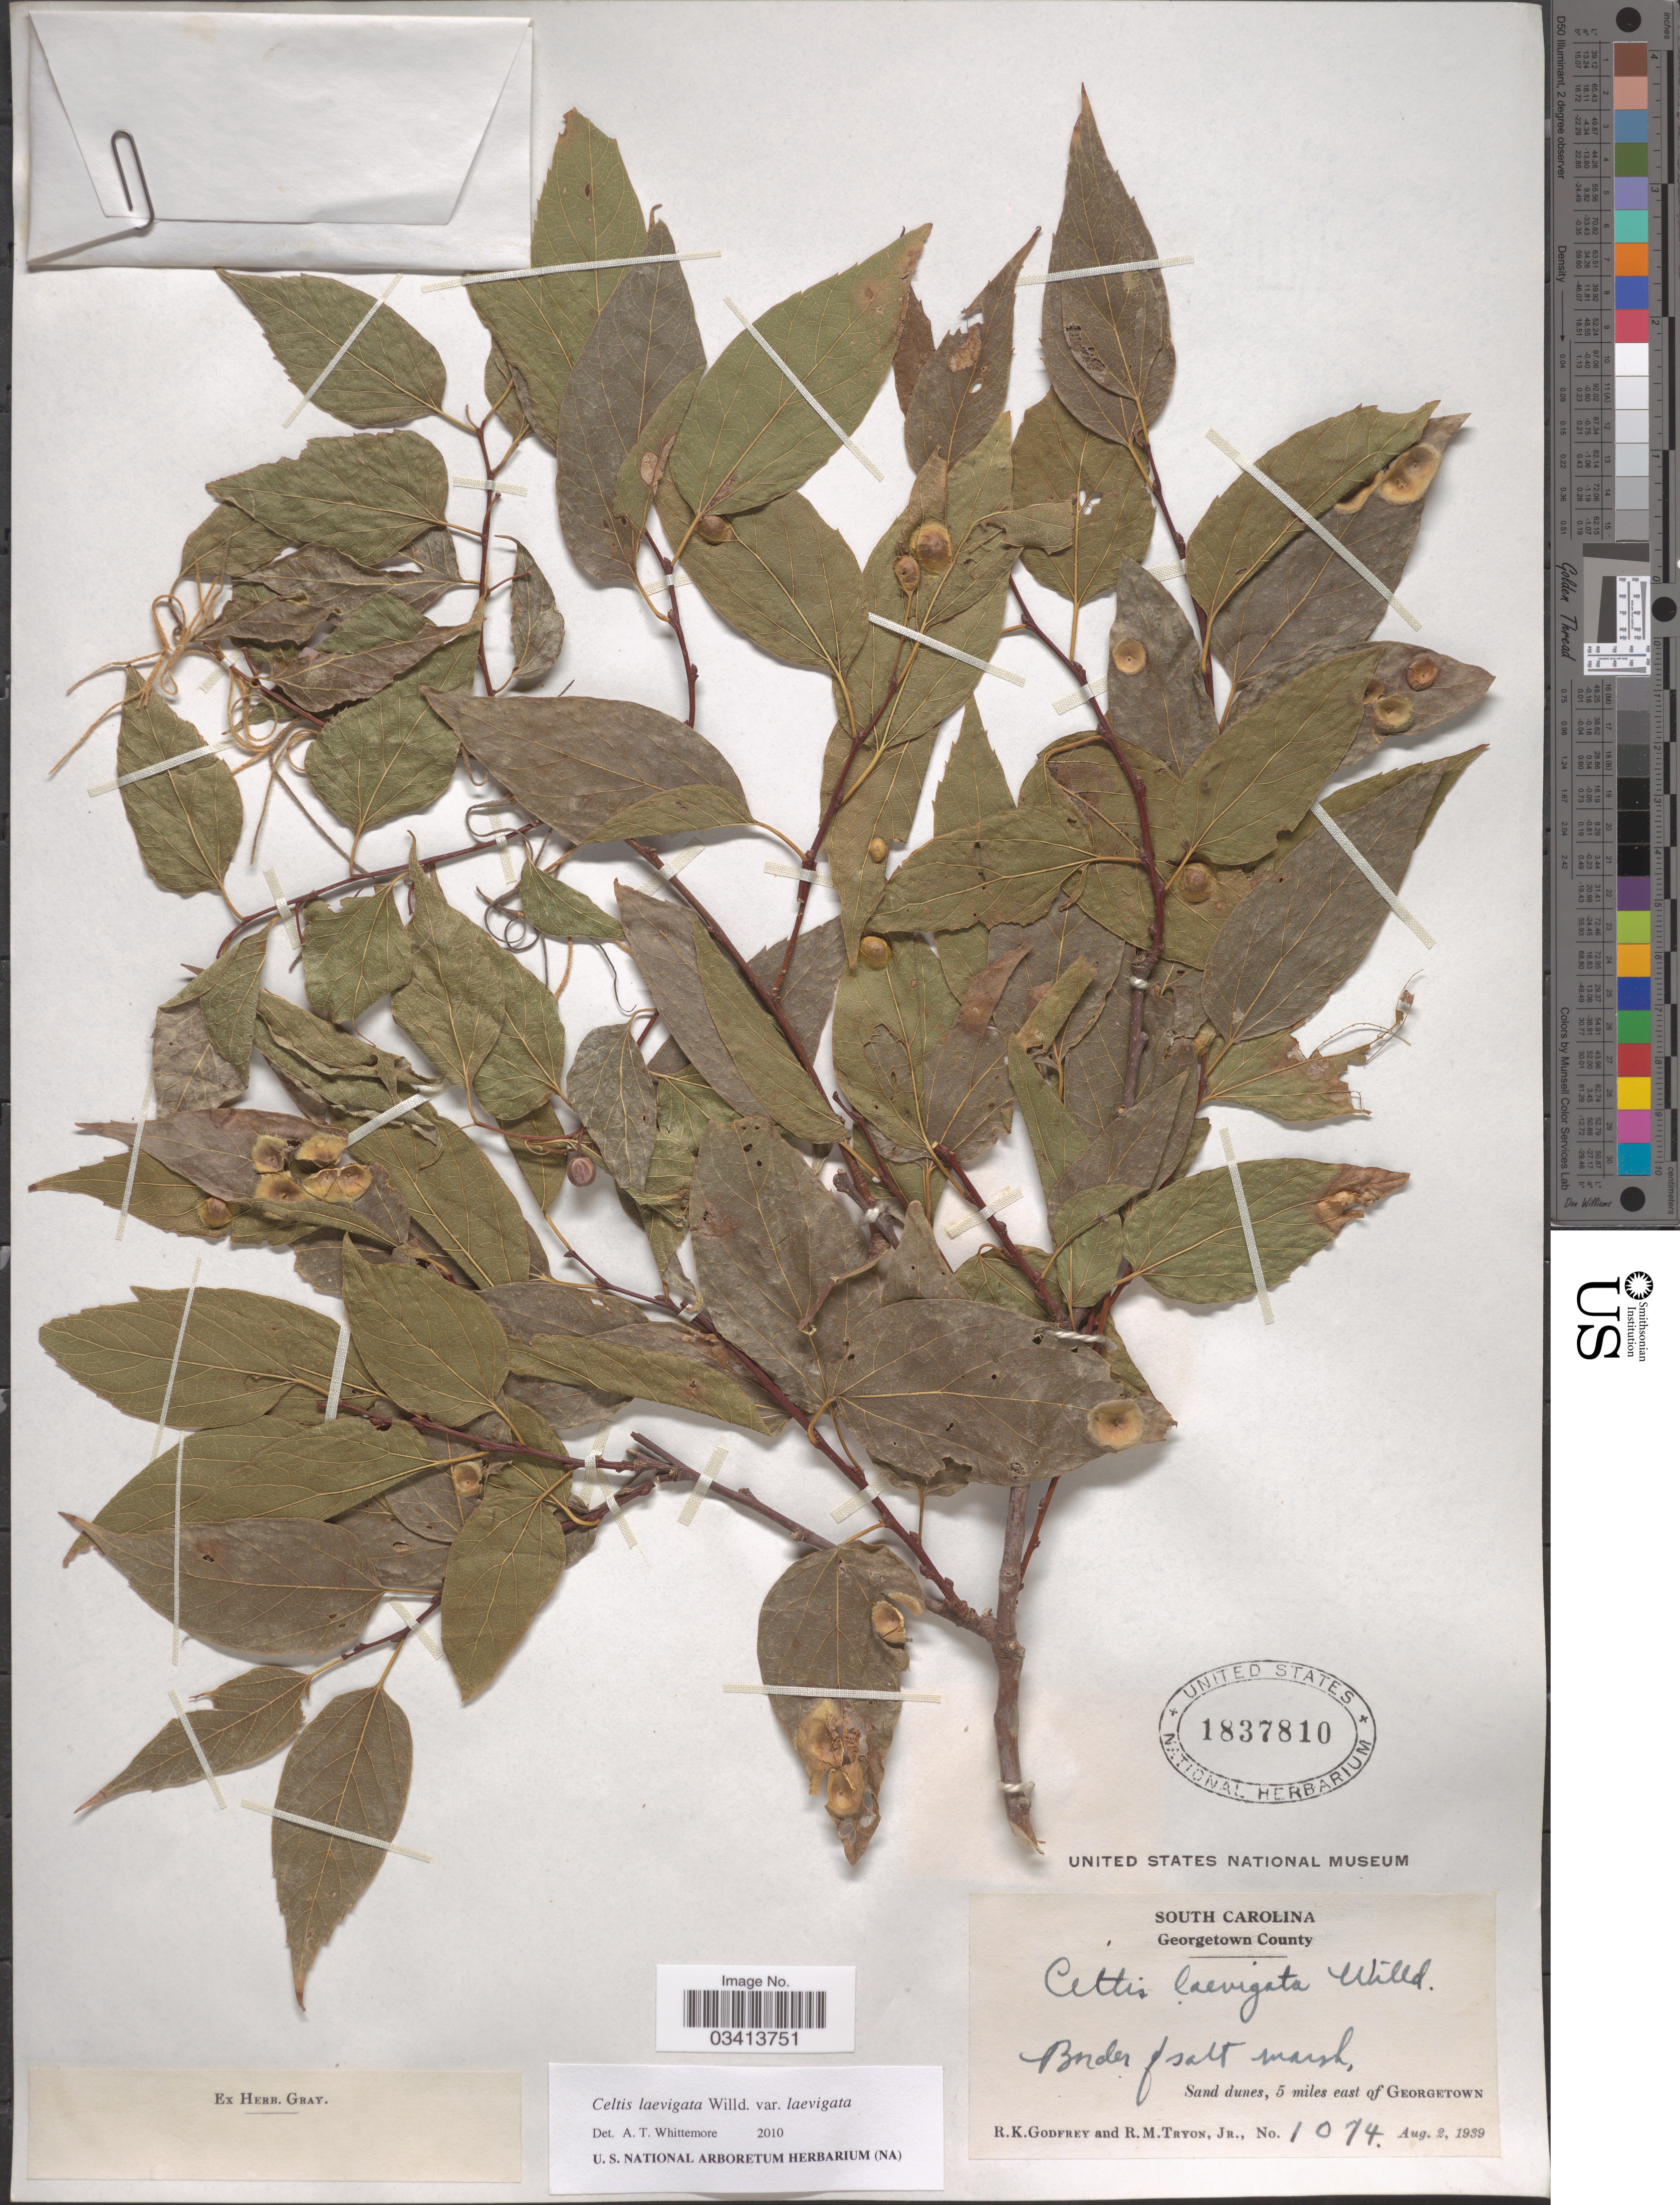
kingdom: Plantae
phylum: Tracheophyta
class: Magnoliopsida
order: Rosales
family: Cannabaceae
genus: Celtis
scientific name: Celtis laevigata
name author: Willd.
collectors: R. K. Godfrey & R. Tryon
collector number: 1074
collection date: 1939-08-02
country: United States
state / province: South Carolina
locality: Georgetown County. Border of salt marsh, Sand dunes, 5 miles east of Georgetown.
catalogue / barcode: US 1837810